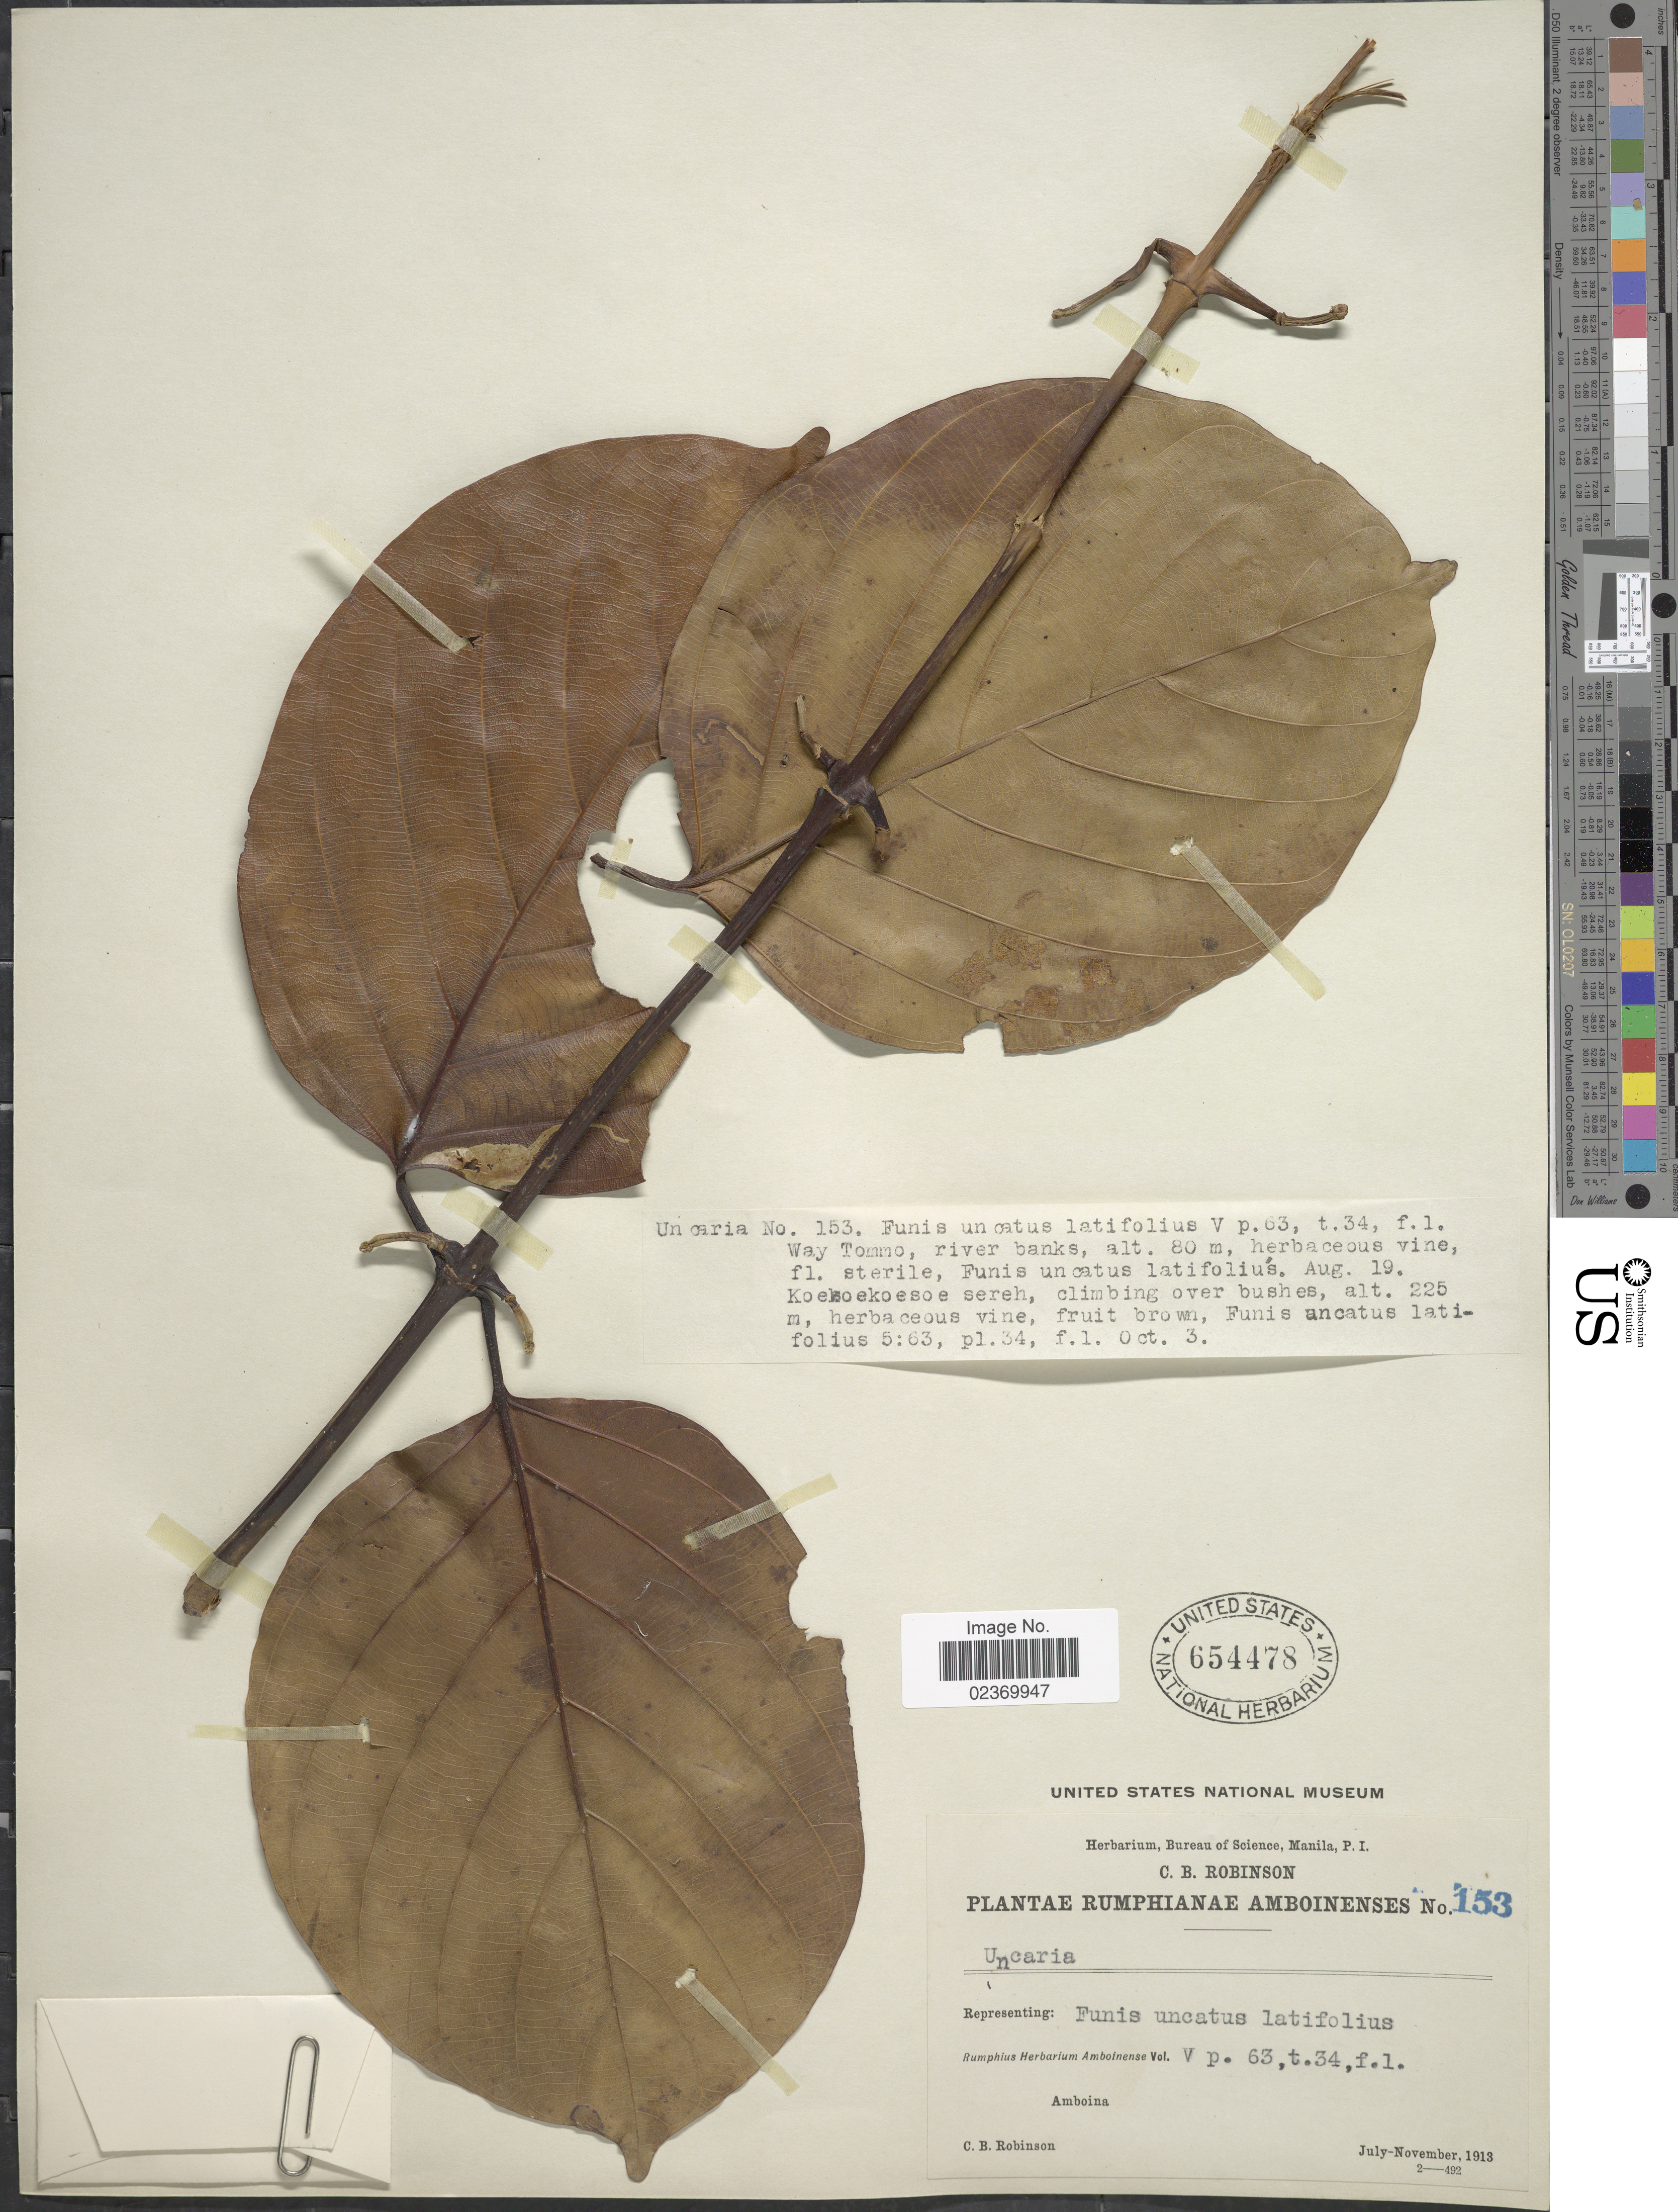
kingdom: Plantae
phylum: Tracheophyta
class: Magnoliopsida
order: Gentianales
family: Rubiaceae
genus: Uncaria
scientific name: Uncaria sp.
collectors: C. Robinson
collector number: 153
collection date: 1913-08-19/1913-10-03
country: Indonesia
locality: Amboina, Way Tomo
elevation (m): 80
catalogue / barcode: US 654478